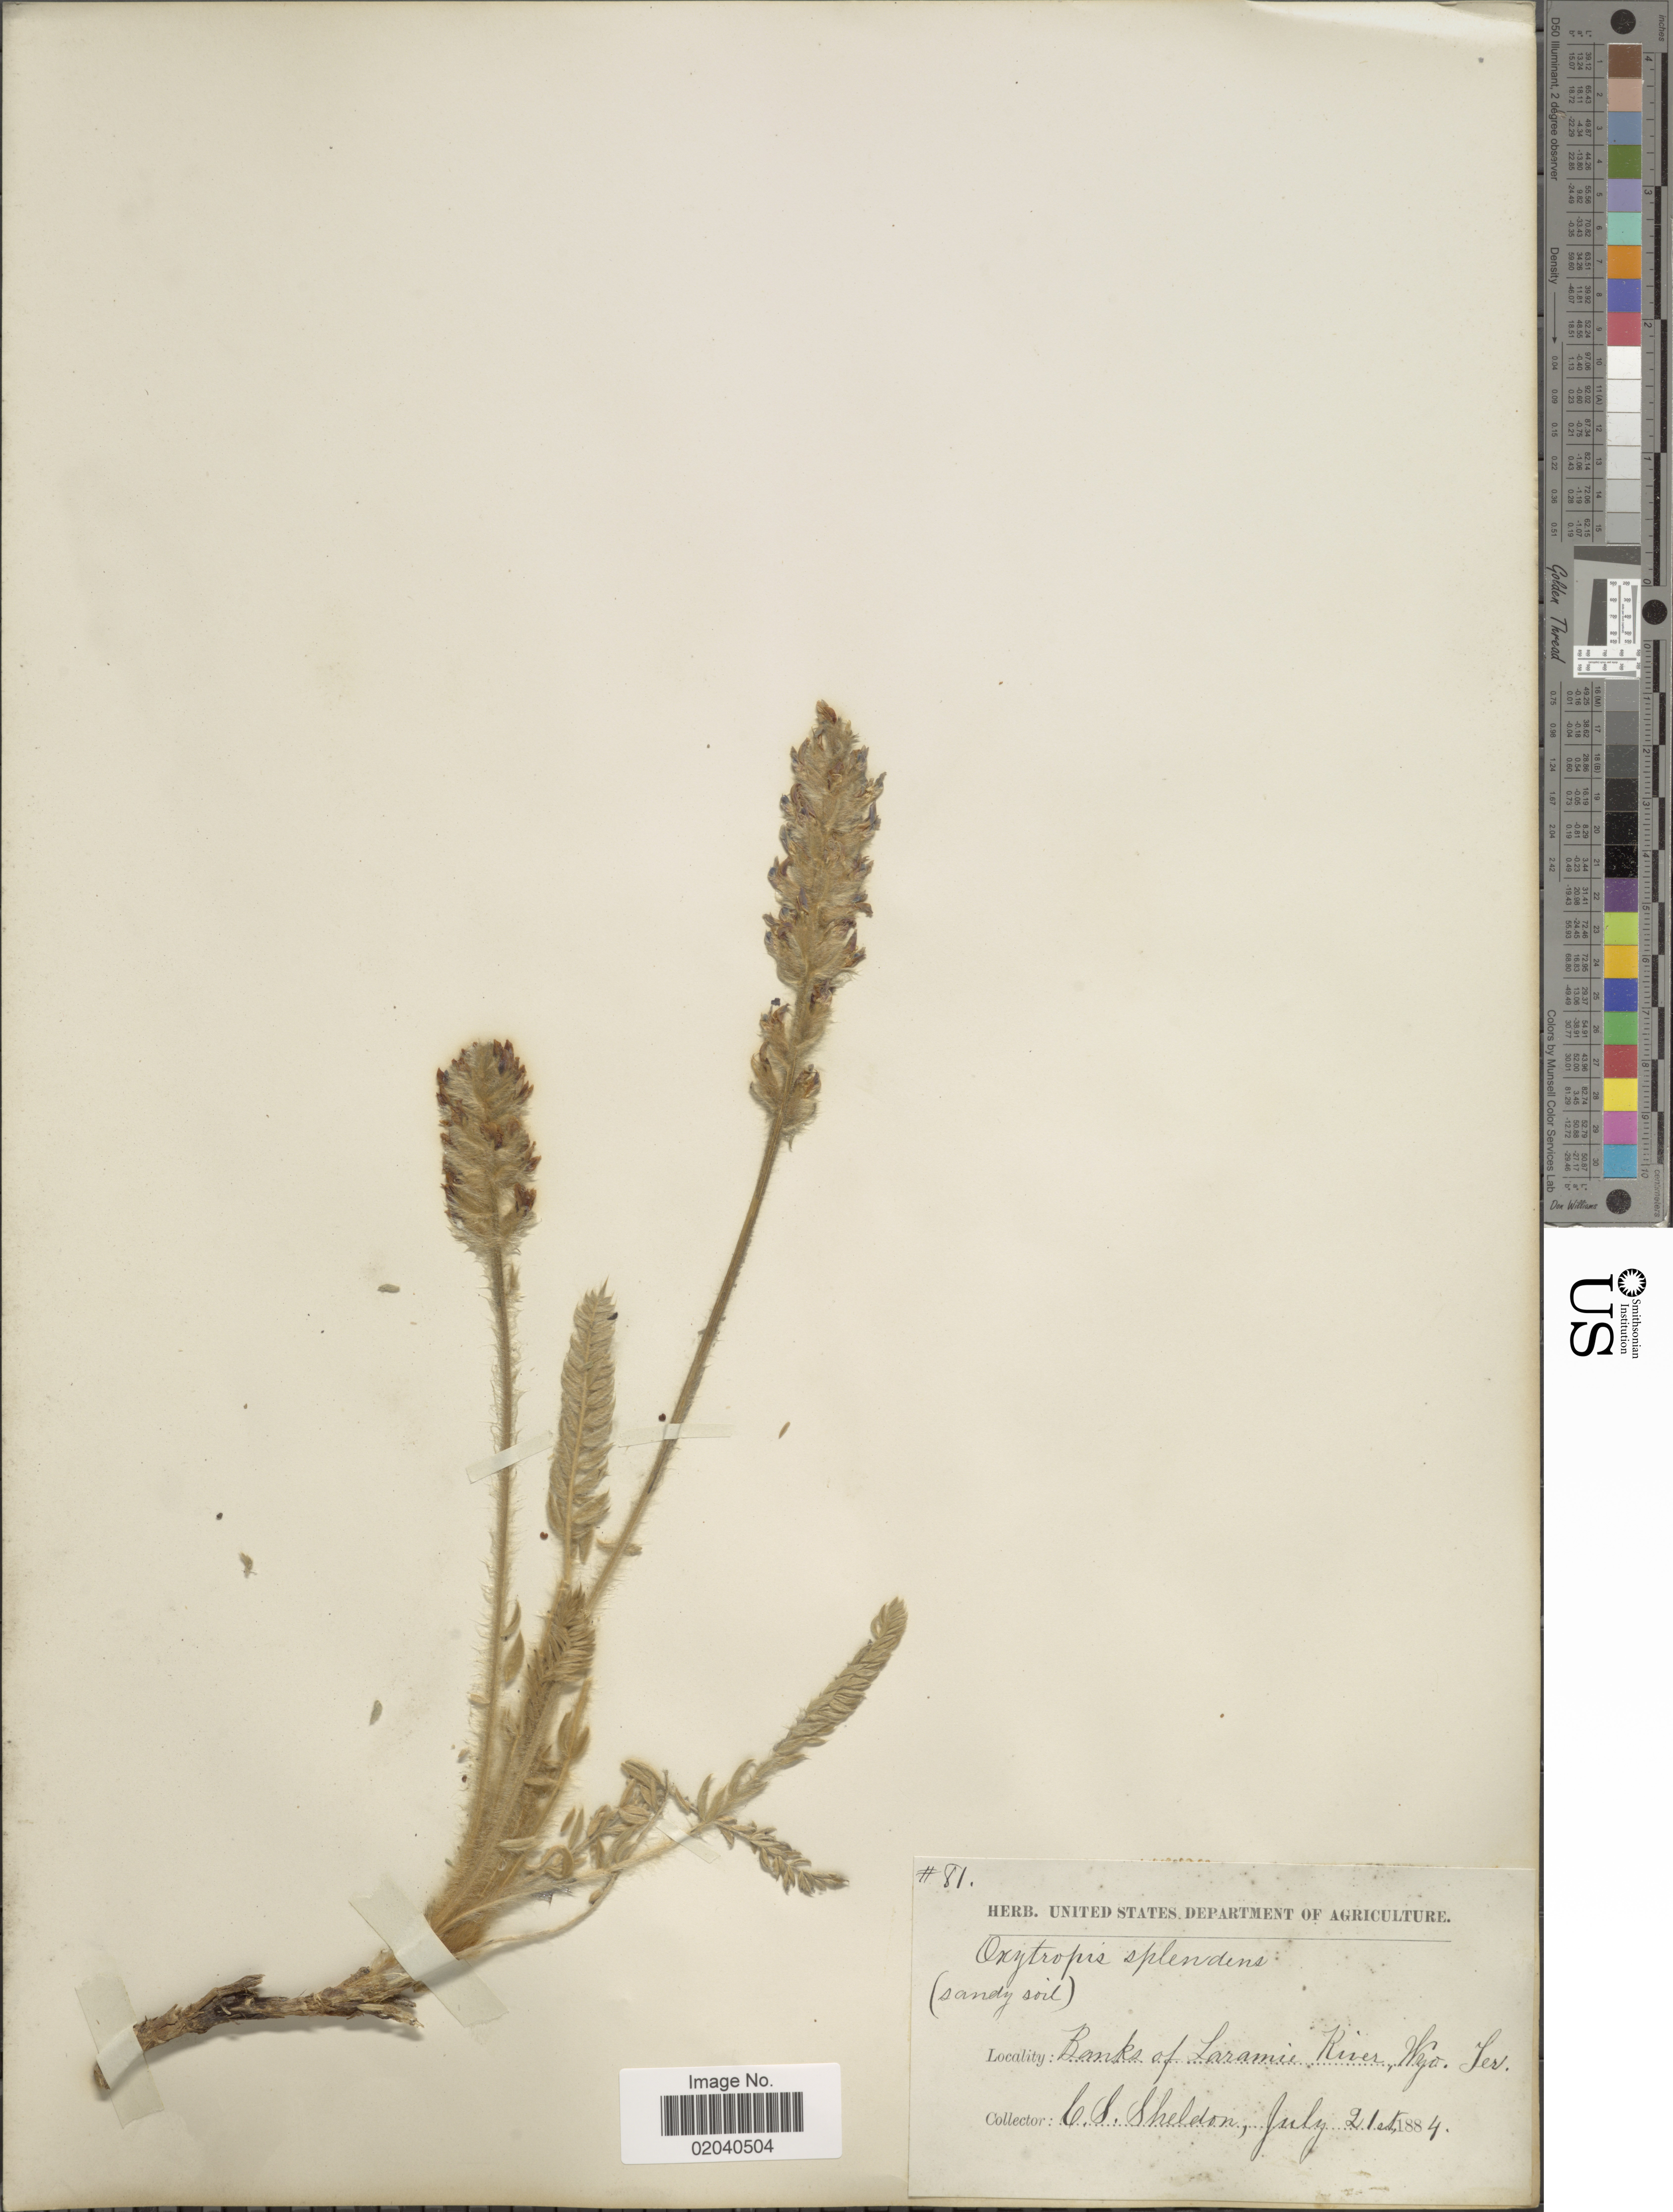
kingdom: Plantae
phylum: Tracheophyta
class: Magnoliopsida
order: Fabales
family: Fabaceae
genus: Oxytropis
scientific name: Oxytropis splendens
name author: Douglas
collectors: C. S. Sheldon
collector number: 81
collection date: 1884-07-21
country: United States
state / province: Wyoming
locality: Banks of Laramie River, Wyo. Ter.